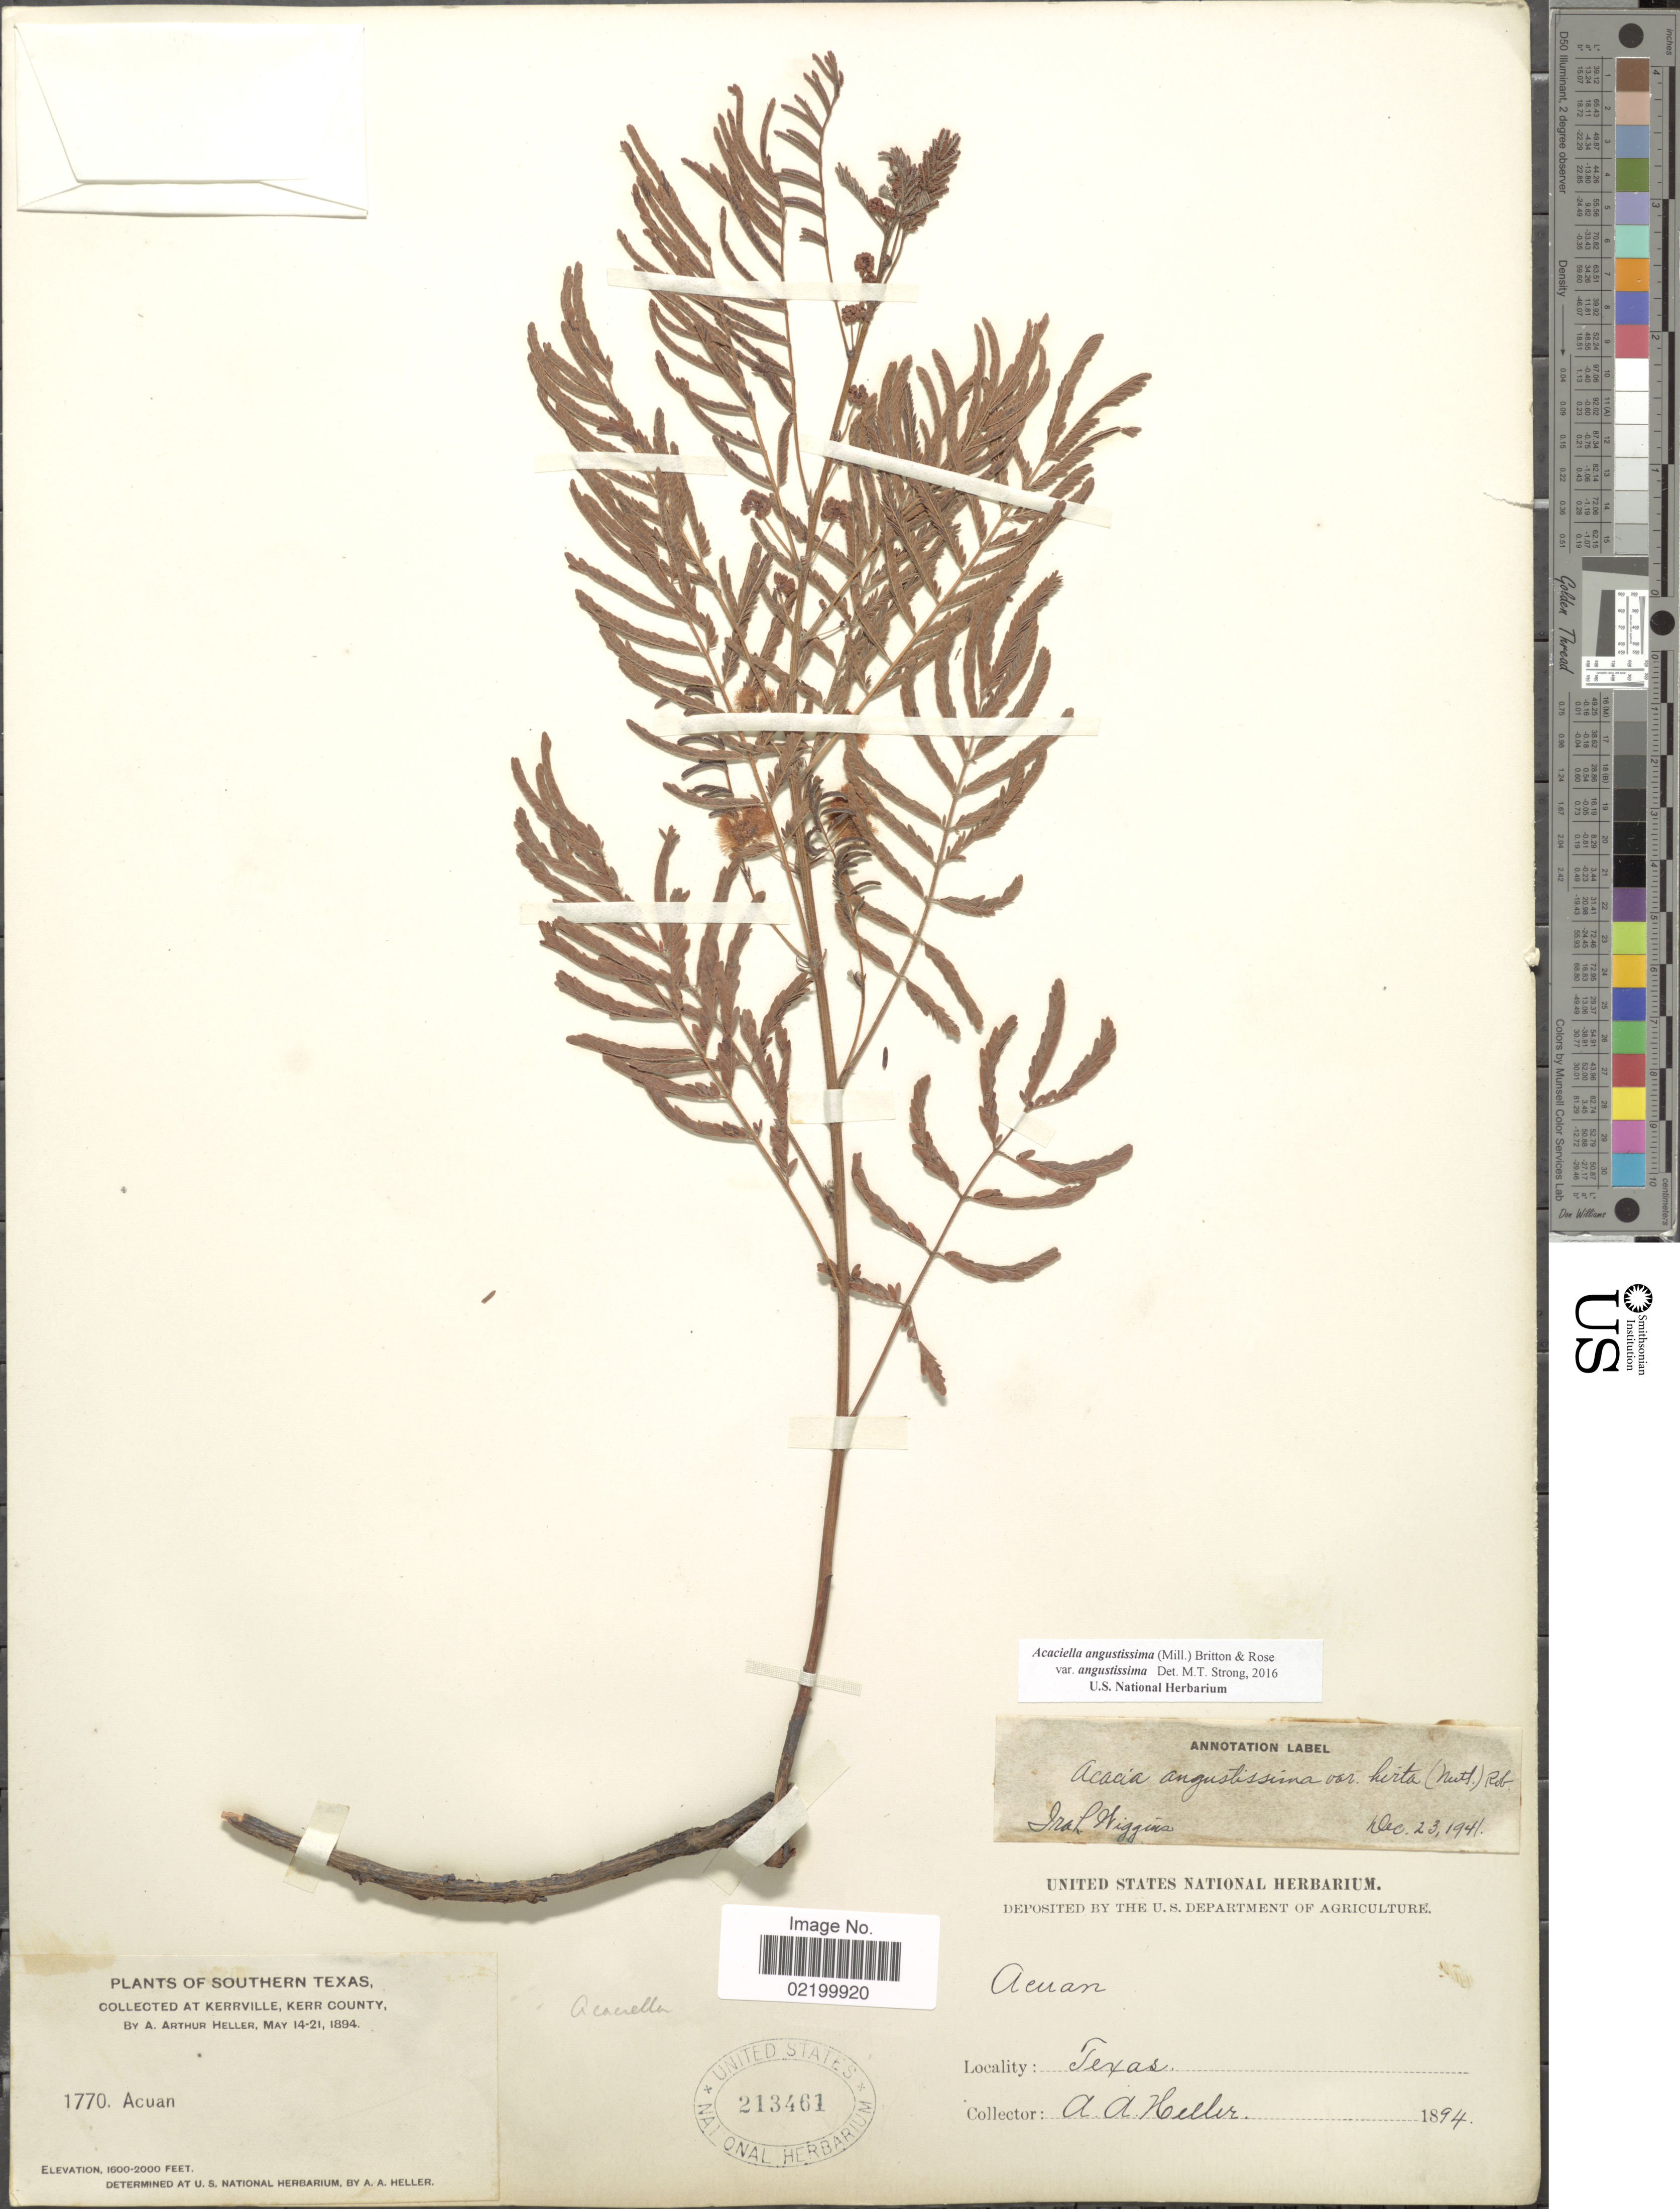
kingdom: Plantae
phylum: Tracheophyta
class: Magnoliopsida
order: Fabales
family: Fabaceae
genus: Acaciella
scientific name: Acaciella angustissima var. angustissima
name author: (Mill.) Britton & Rose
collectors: A. A. Heller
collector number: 1770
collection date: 1894-05-14/1894-05-21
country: United States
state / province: Texas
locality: Southern Texas. Kerrville, Kerr County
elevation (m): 488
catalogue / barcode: US 213461